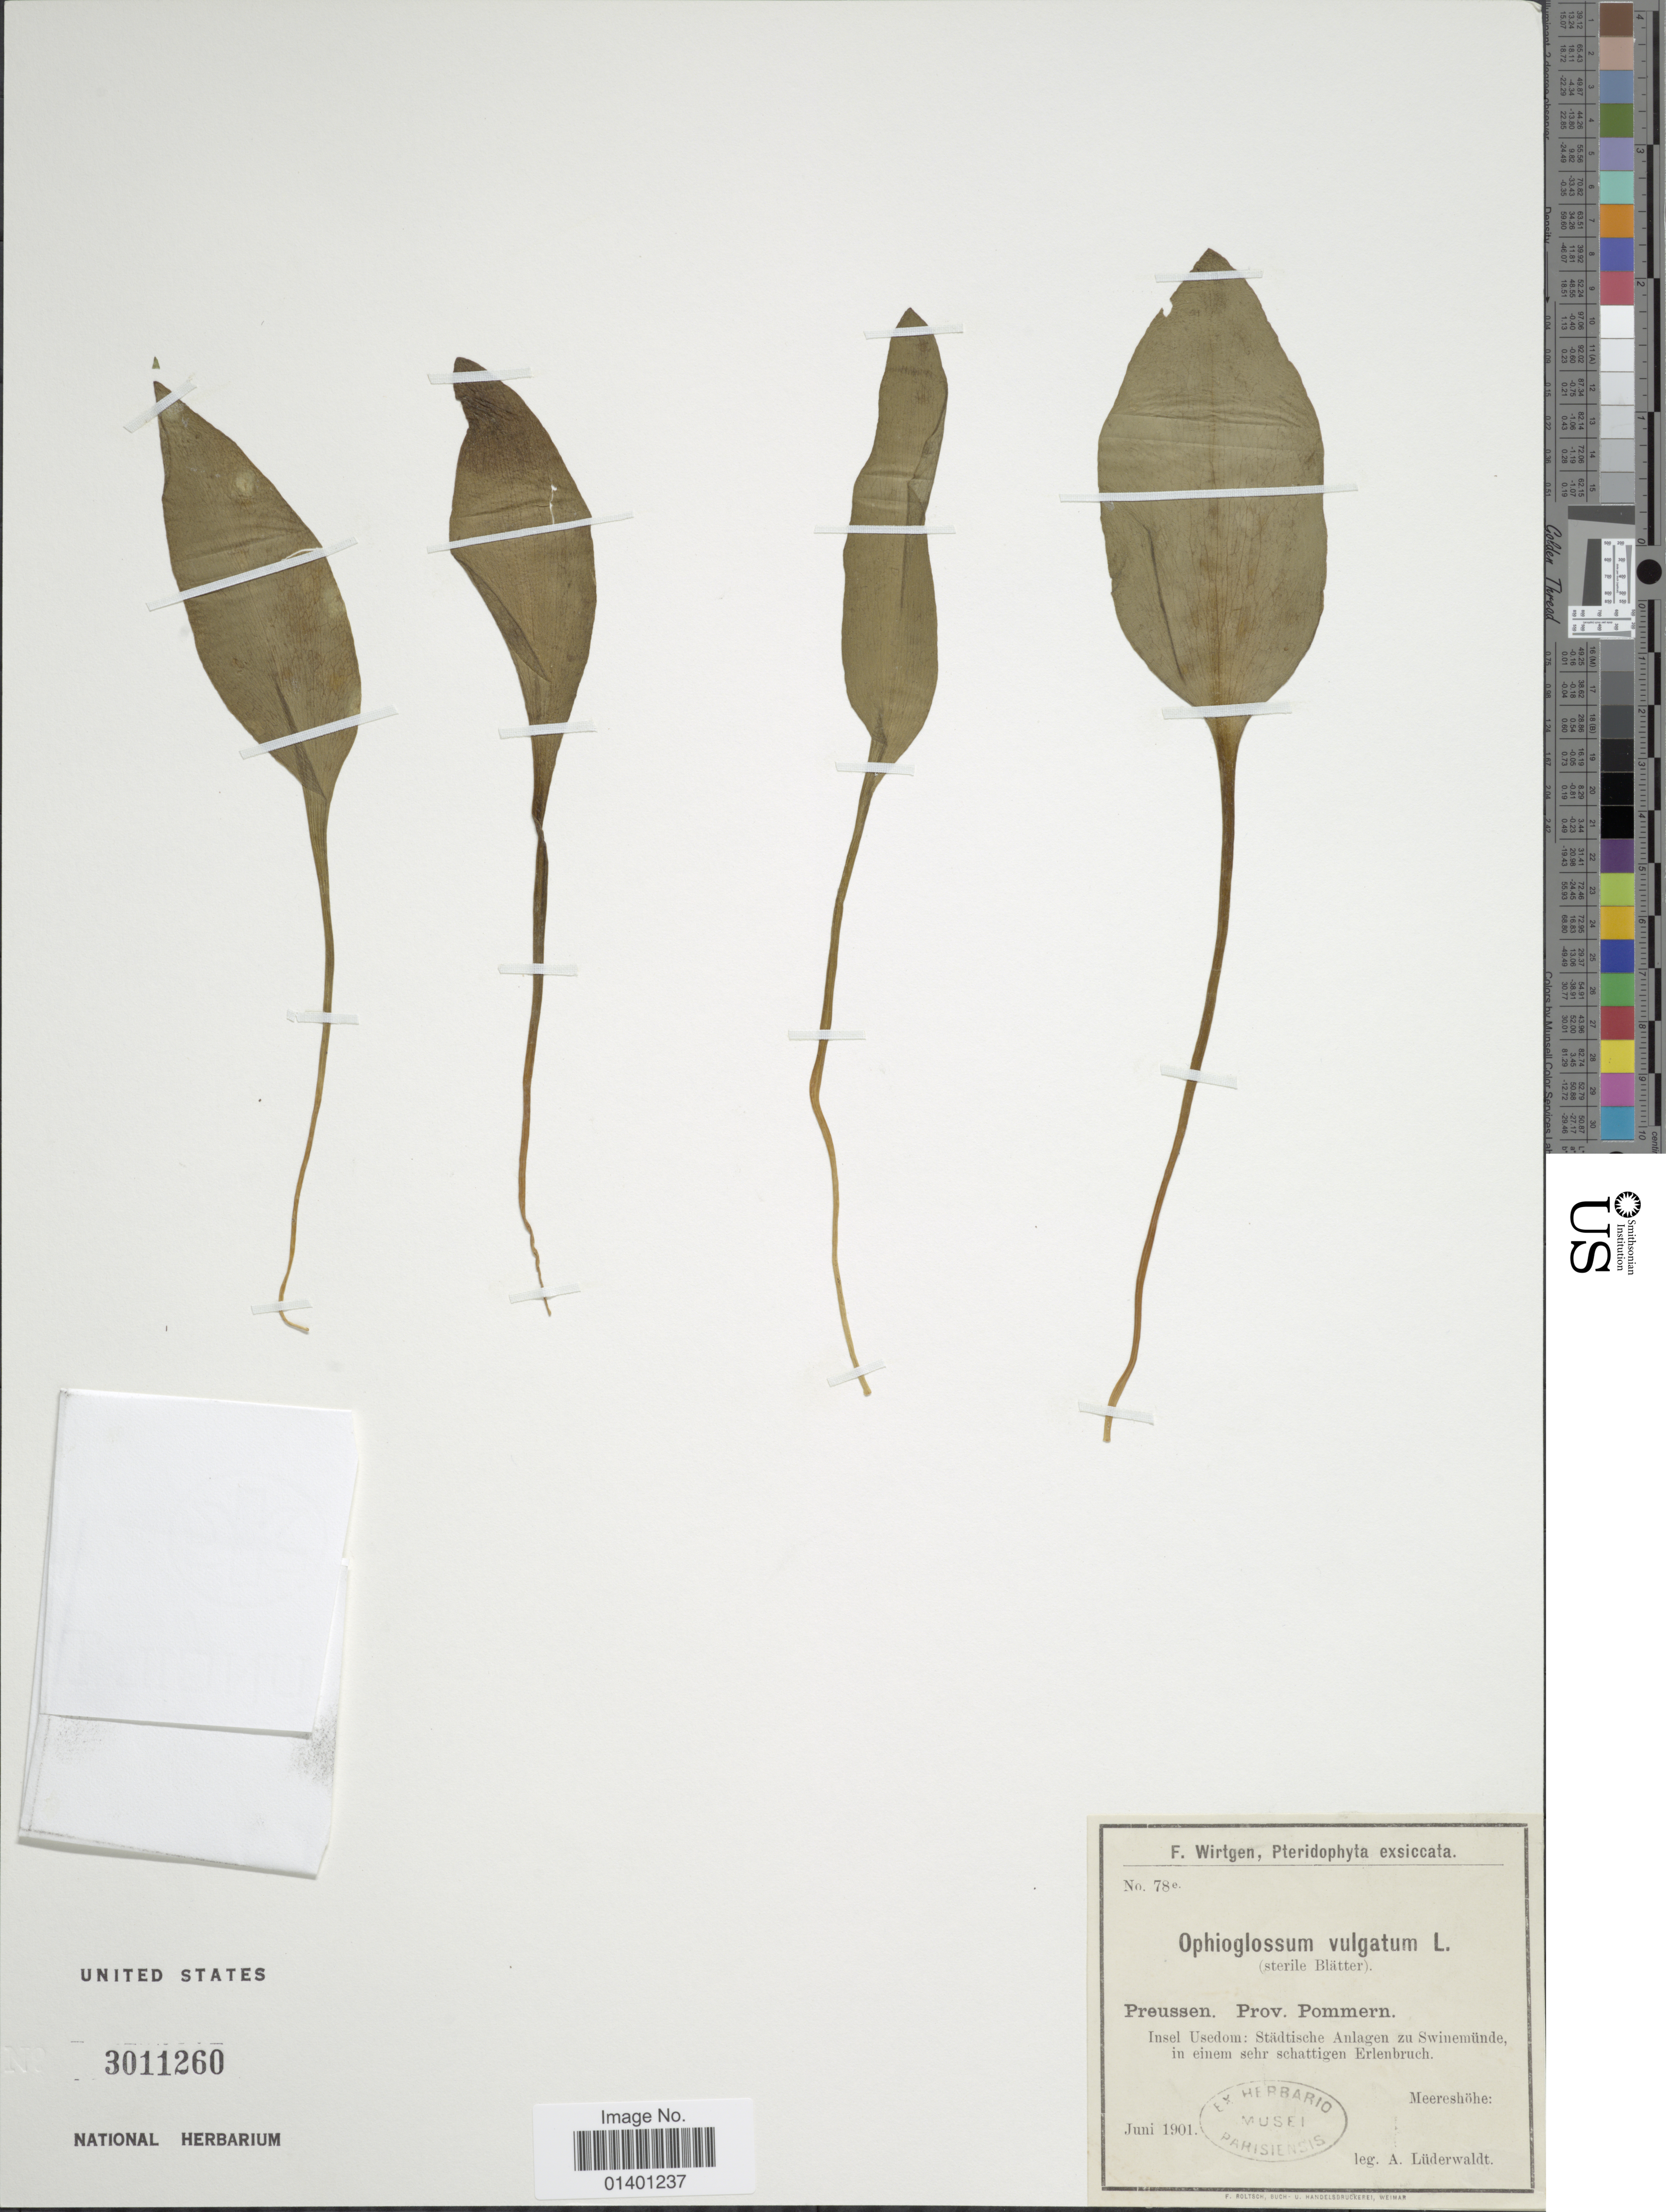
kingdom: Plantae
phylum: Tracheophyta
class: Polypodiopsida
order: Ophioglossales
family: Ophioglossaceae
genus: Ophioglossum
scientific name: Ophioglossum vulgatum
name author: L.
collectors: A. Lüderwaldt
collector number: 78e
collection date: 1901-06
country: Germany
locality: Preussen, Prov. Pommern, insel Usedom: Städtische Anlagen zu Swinemünde, in einem sehr schattigen Erlenbruch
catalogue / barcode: US 3011260